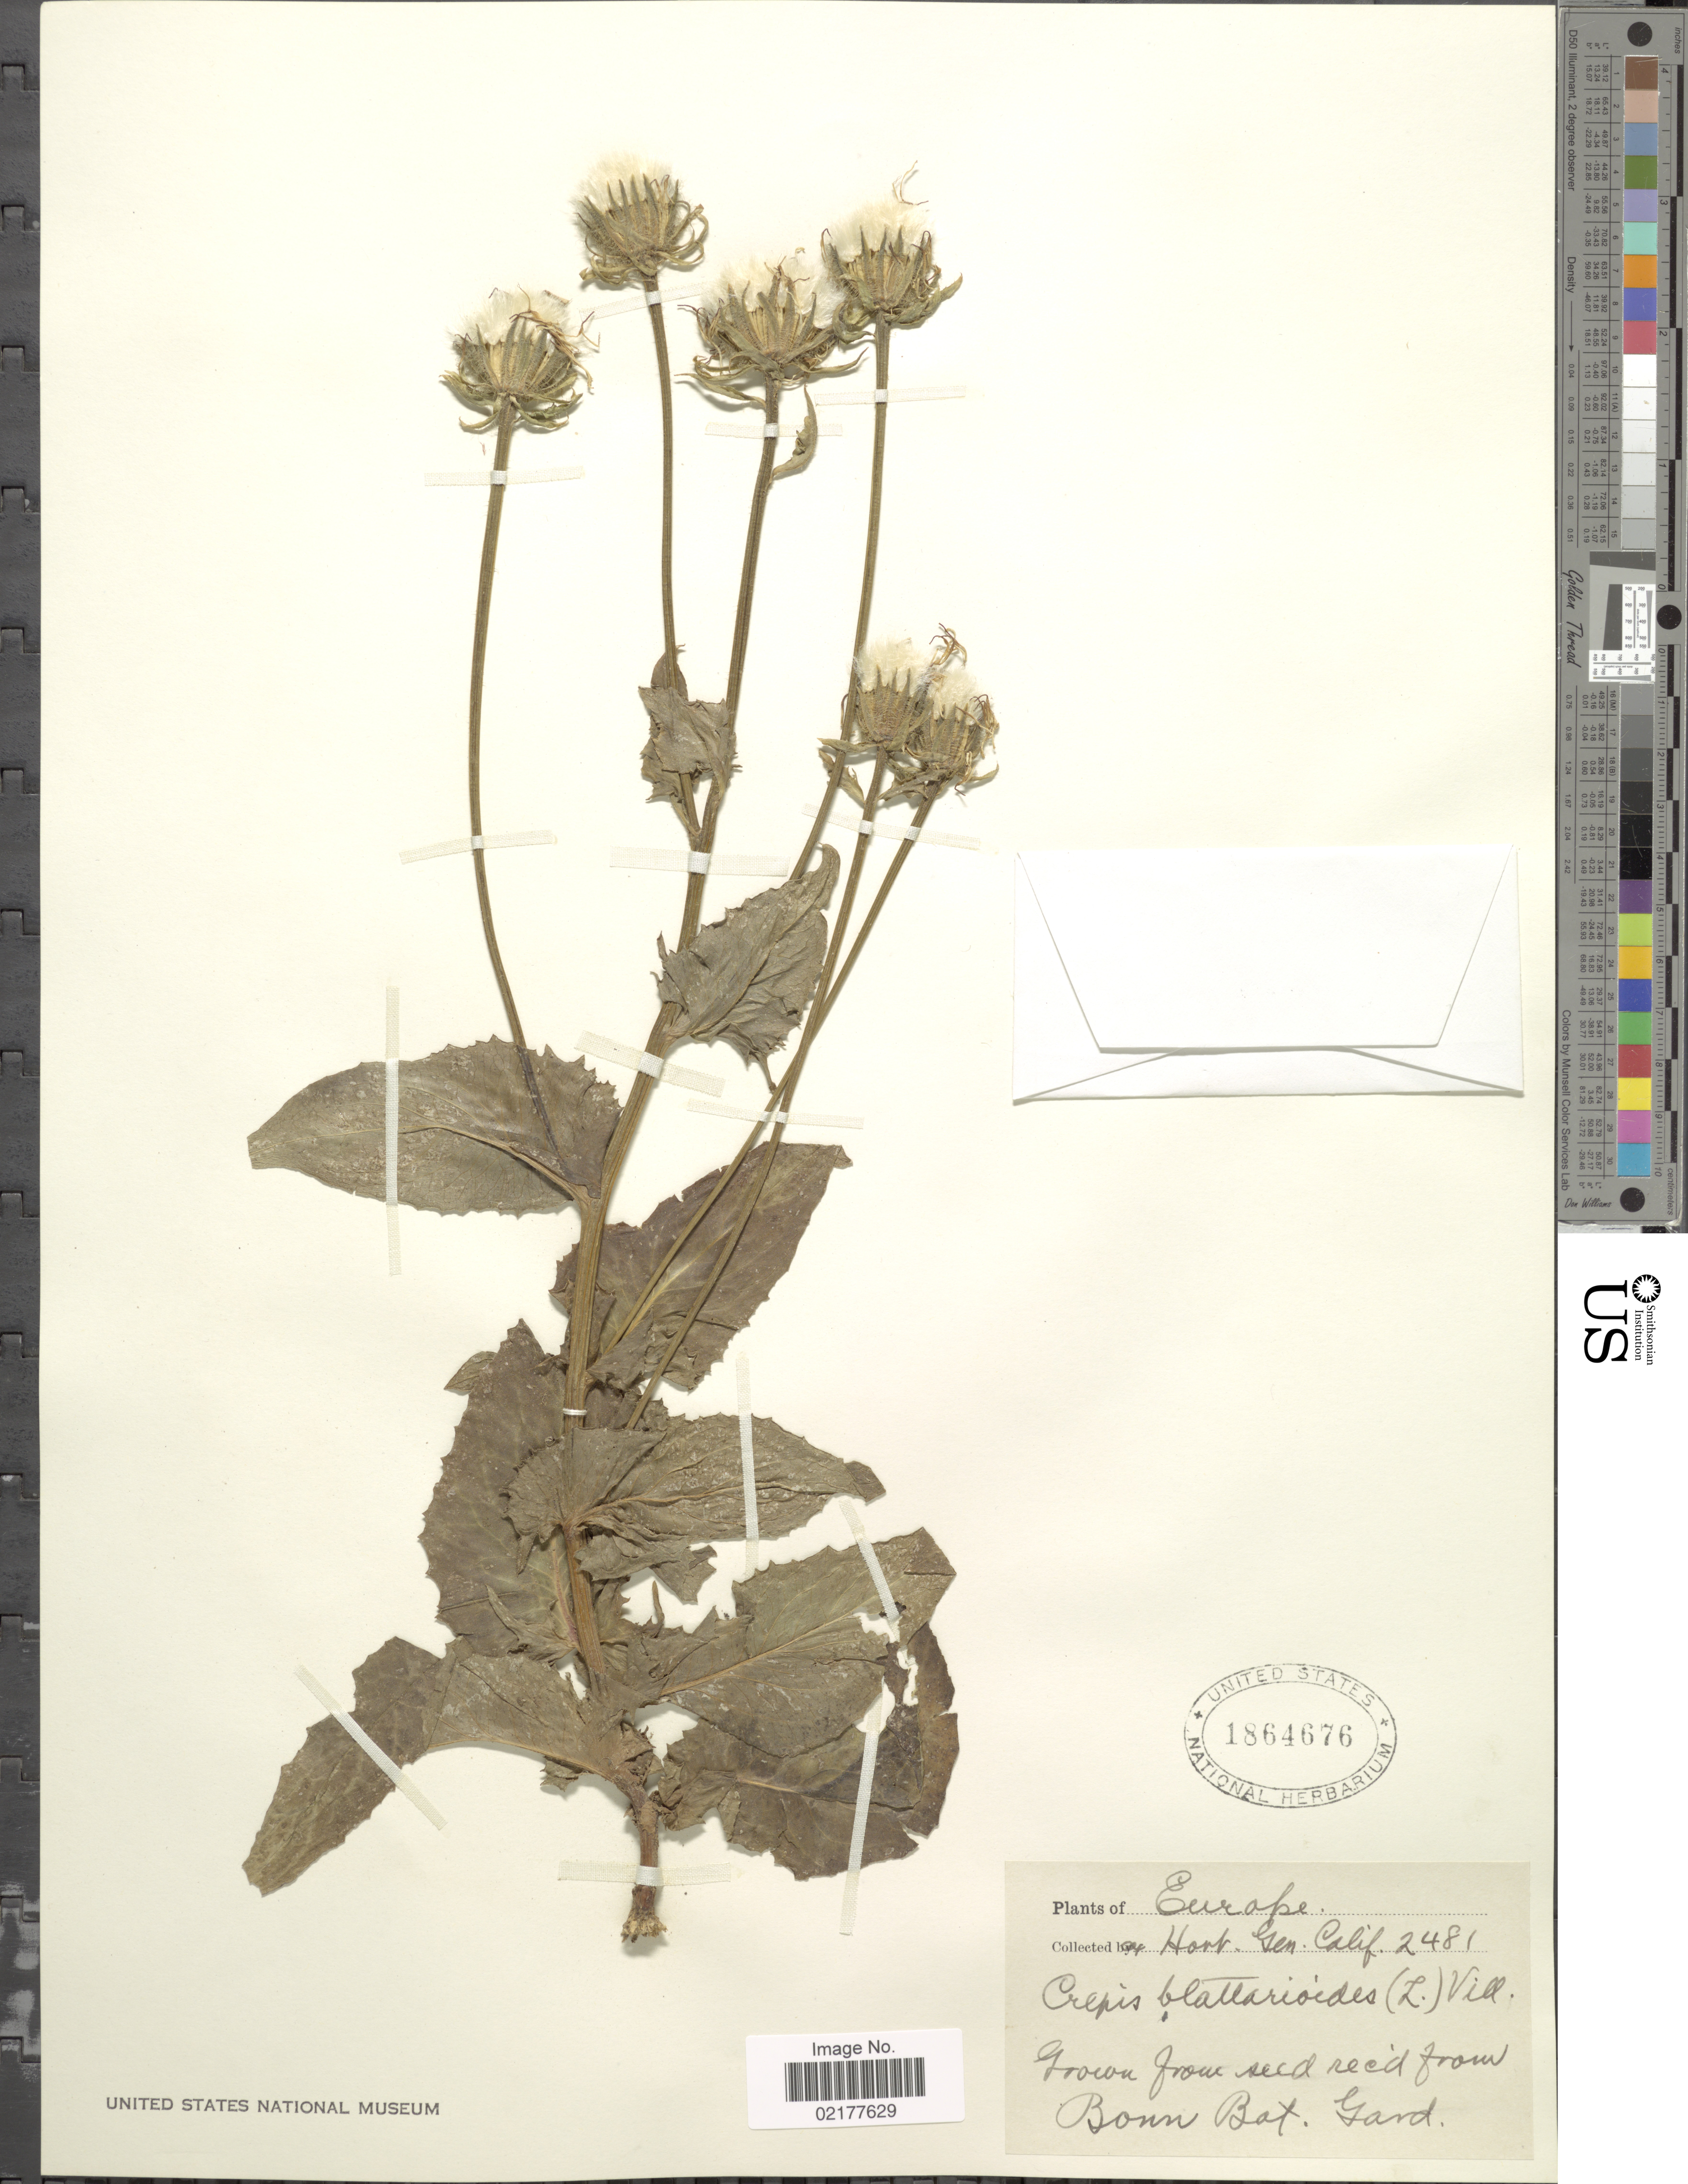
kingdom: Plantae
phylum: Tracheophyta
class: Magnoliopsida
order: Asterales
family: Asteraceae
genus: Crepis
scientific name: Crepis pyrenaica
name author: (L.) Greuter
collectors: Hort. Gen. Calif.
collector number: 2481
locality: Europe. Bonn Bot. Gard. [unsure placement]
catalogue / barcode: US 1864676